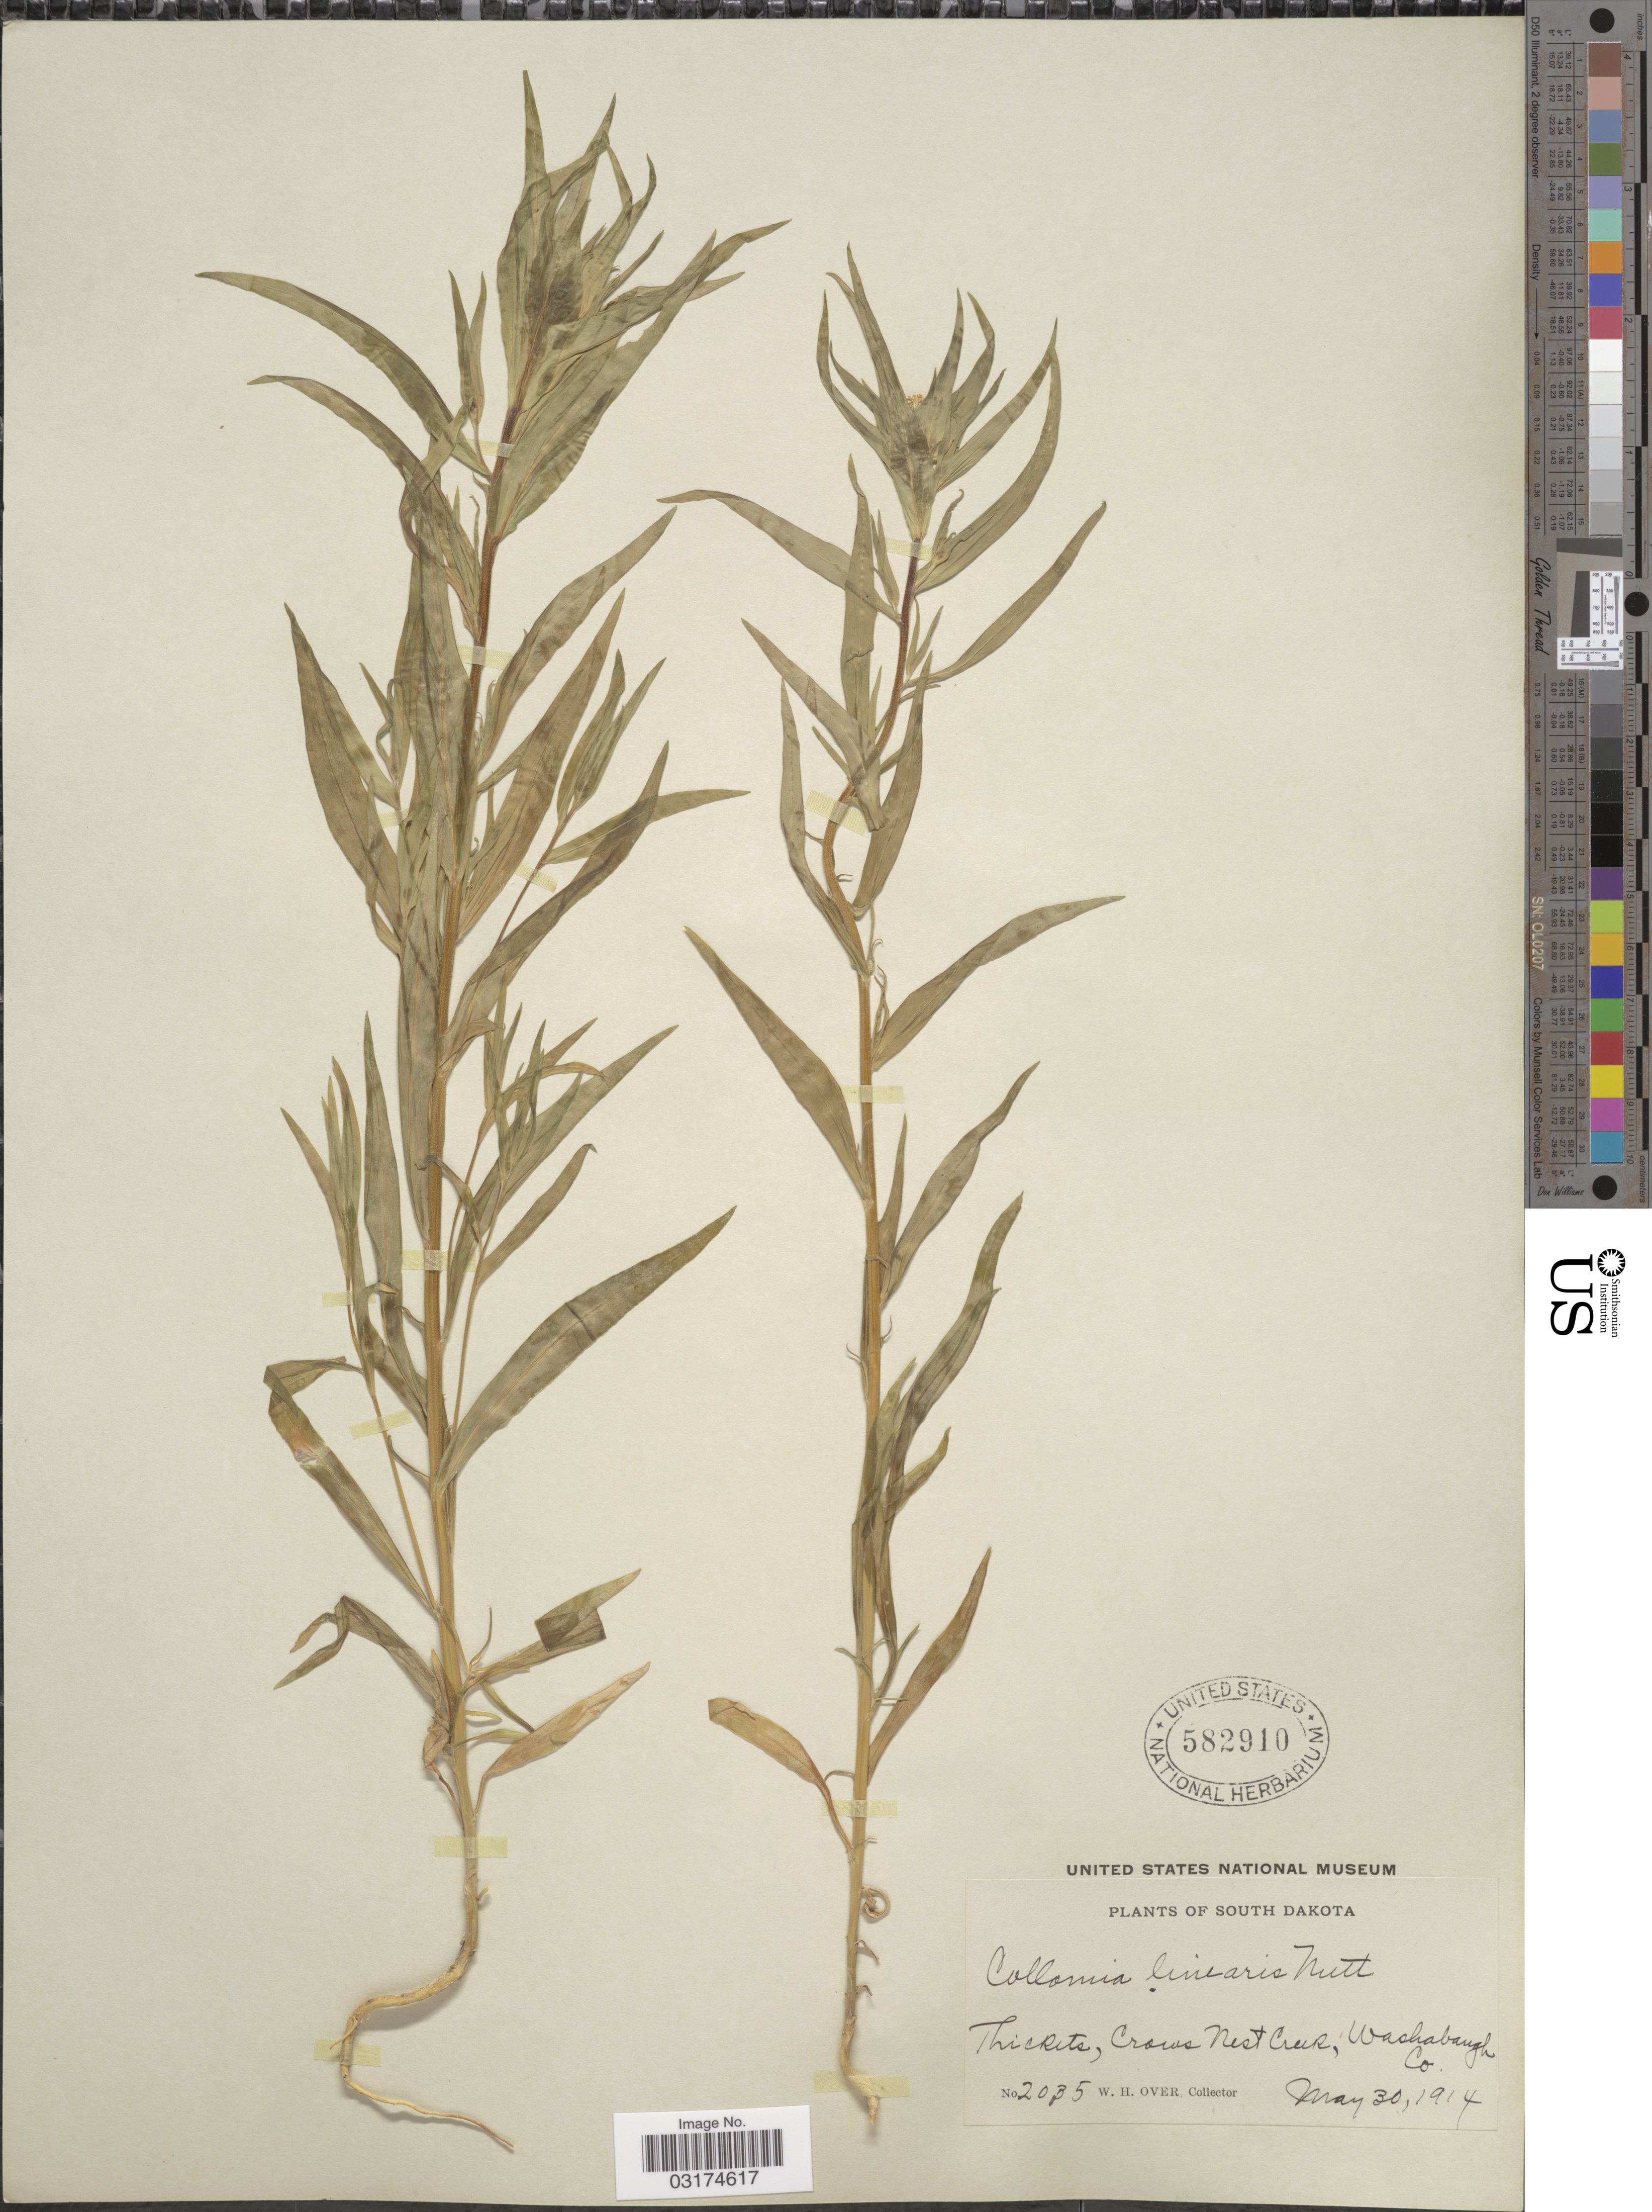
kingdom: Plantae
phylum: Tracheophyta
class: Magnoliopsida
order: Ericales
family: Polemoniaceae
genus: Collomia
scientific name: Collomia linearis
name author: Nutt.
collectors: W. Over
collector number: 2035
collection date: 1914-05-30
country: United States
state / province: South Dakota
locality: Thickets, Crows Nest Creek, Washabaugh Co.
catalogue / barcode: US 582910